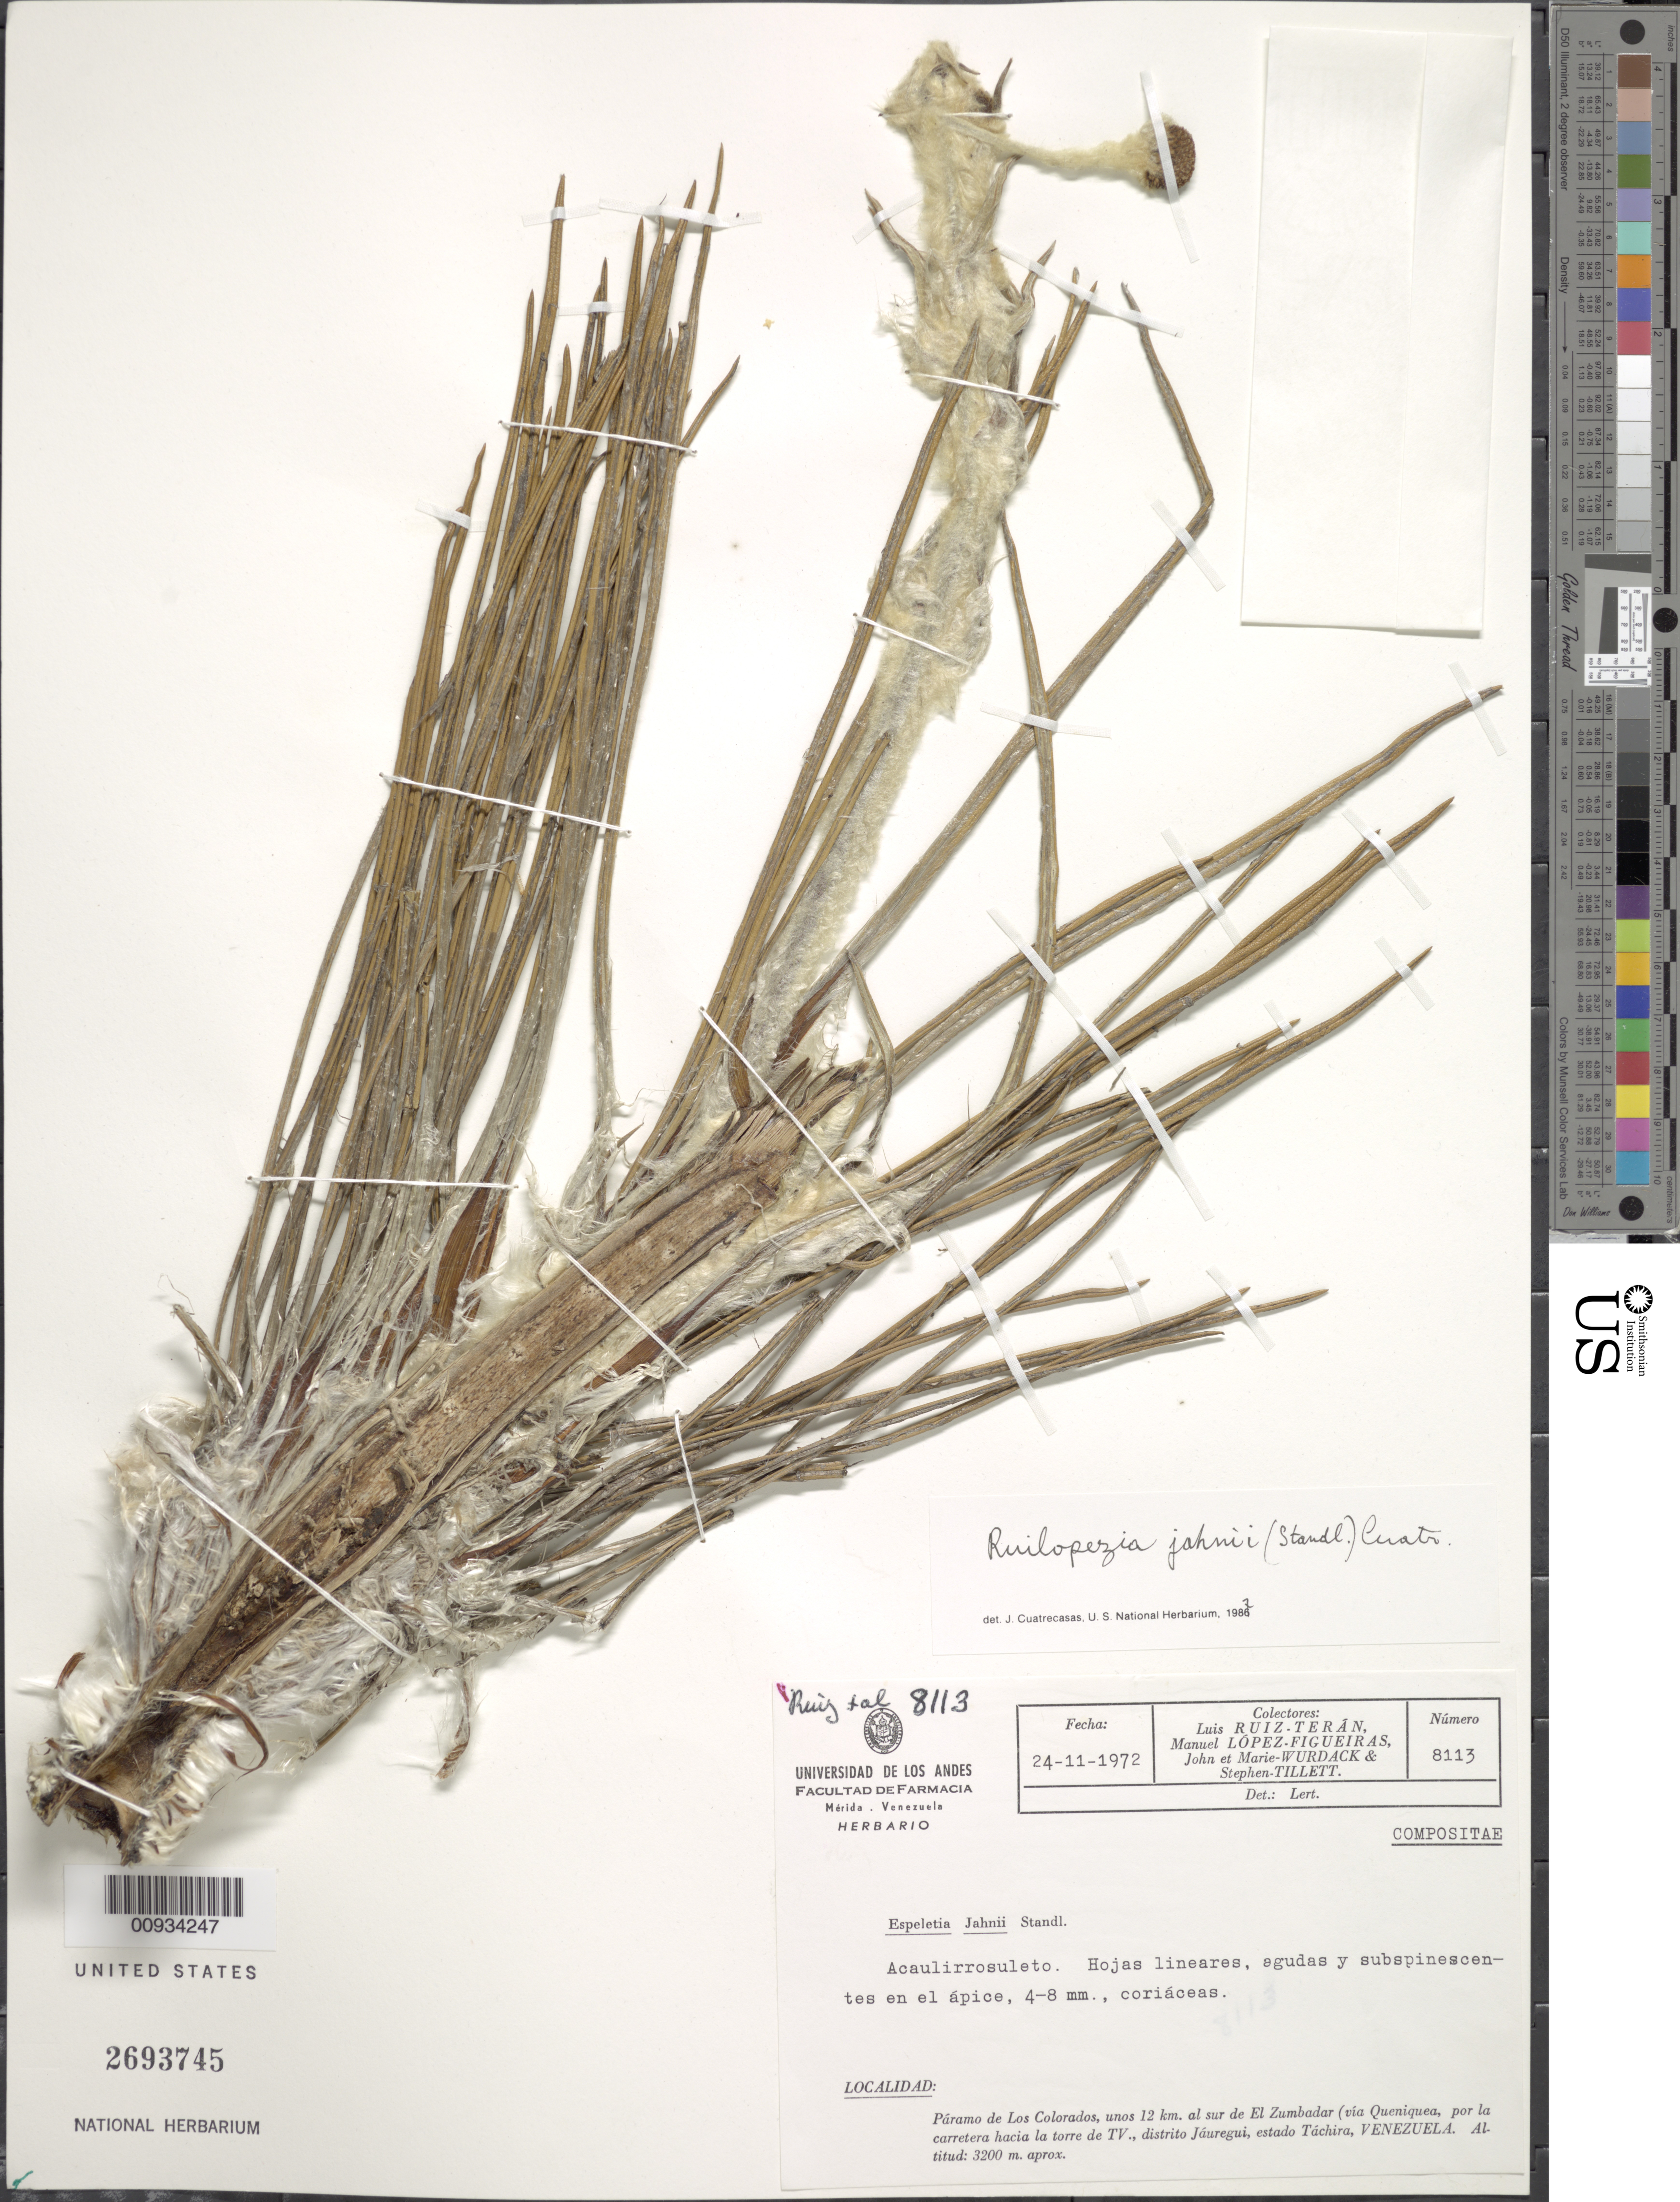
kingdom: Plantae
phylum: Tracheophyta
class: Magnoliopsida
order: Asterales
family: Asteraceae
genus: Ruilopezia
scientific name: Ruilopezia jahnii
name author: (Standl.) Cuatrec.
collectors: L. Teran, M. López Figueiras, J. J. Wurdack & M. L. Wurdack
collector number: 8113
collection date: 1972-11-24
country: Venezuela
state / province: Tachira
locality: Paramo de Los Colorados, unos 12 km al sur de El Zumbadar (via Queniquea, por la carretera hacia la torre de TV, distrito Jauregui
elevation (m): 3200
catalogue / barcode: US 2693745